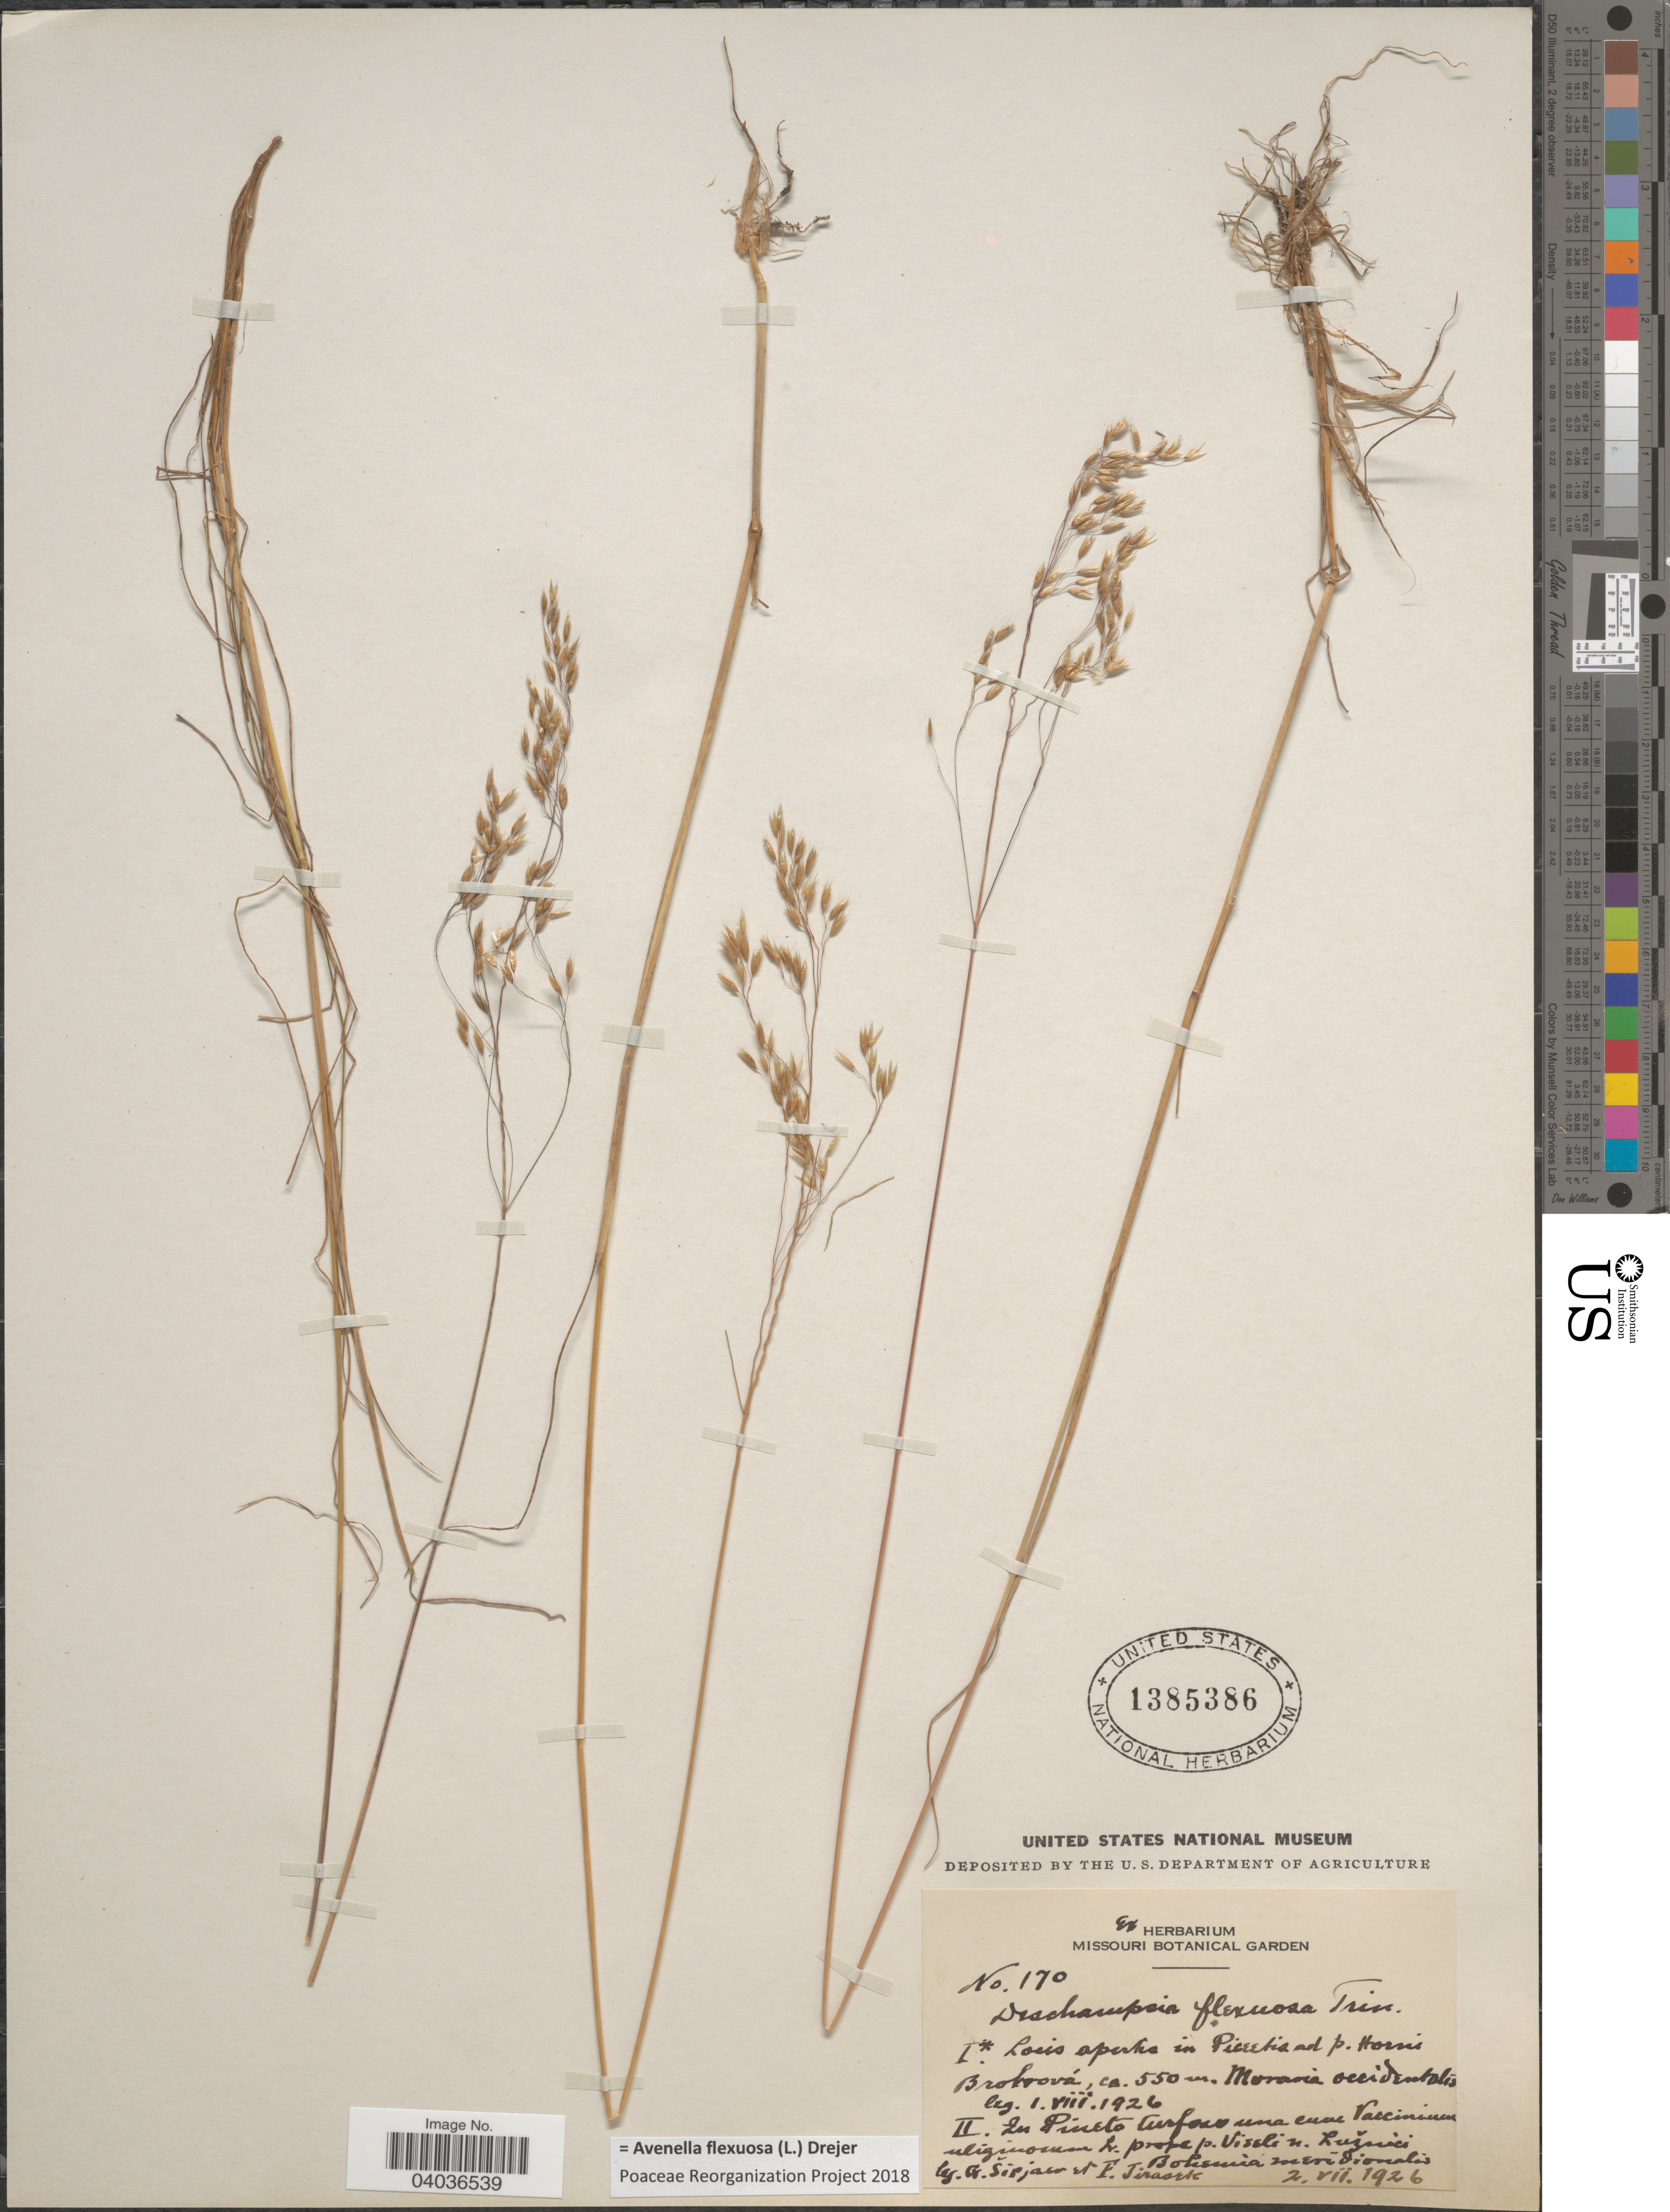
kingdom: Plantae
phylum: Tracheophyta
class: Liliopsida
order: Poales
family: Poaceae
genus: Avenella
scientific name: Avenella flexuosa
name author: (L.) Drejer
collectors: G. Sirjaev & F. Jirasek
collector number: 170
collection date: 1926-08-01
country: Czechia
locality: Locis aperks in Piceetis ad p. Horni Brohravá, Moravia occidentalis.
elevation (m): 550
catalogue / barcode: US 1385386